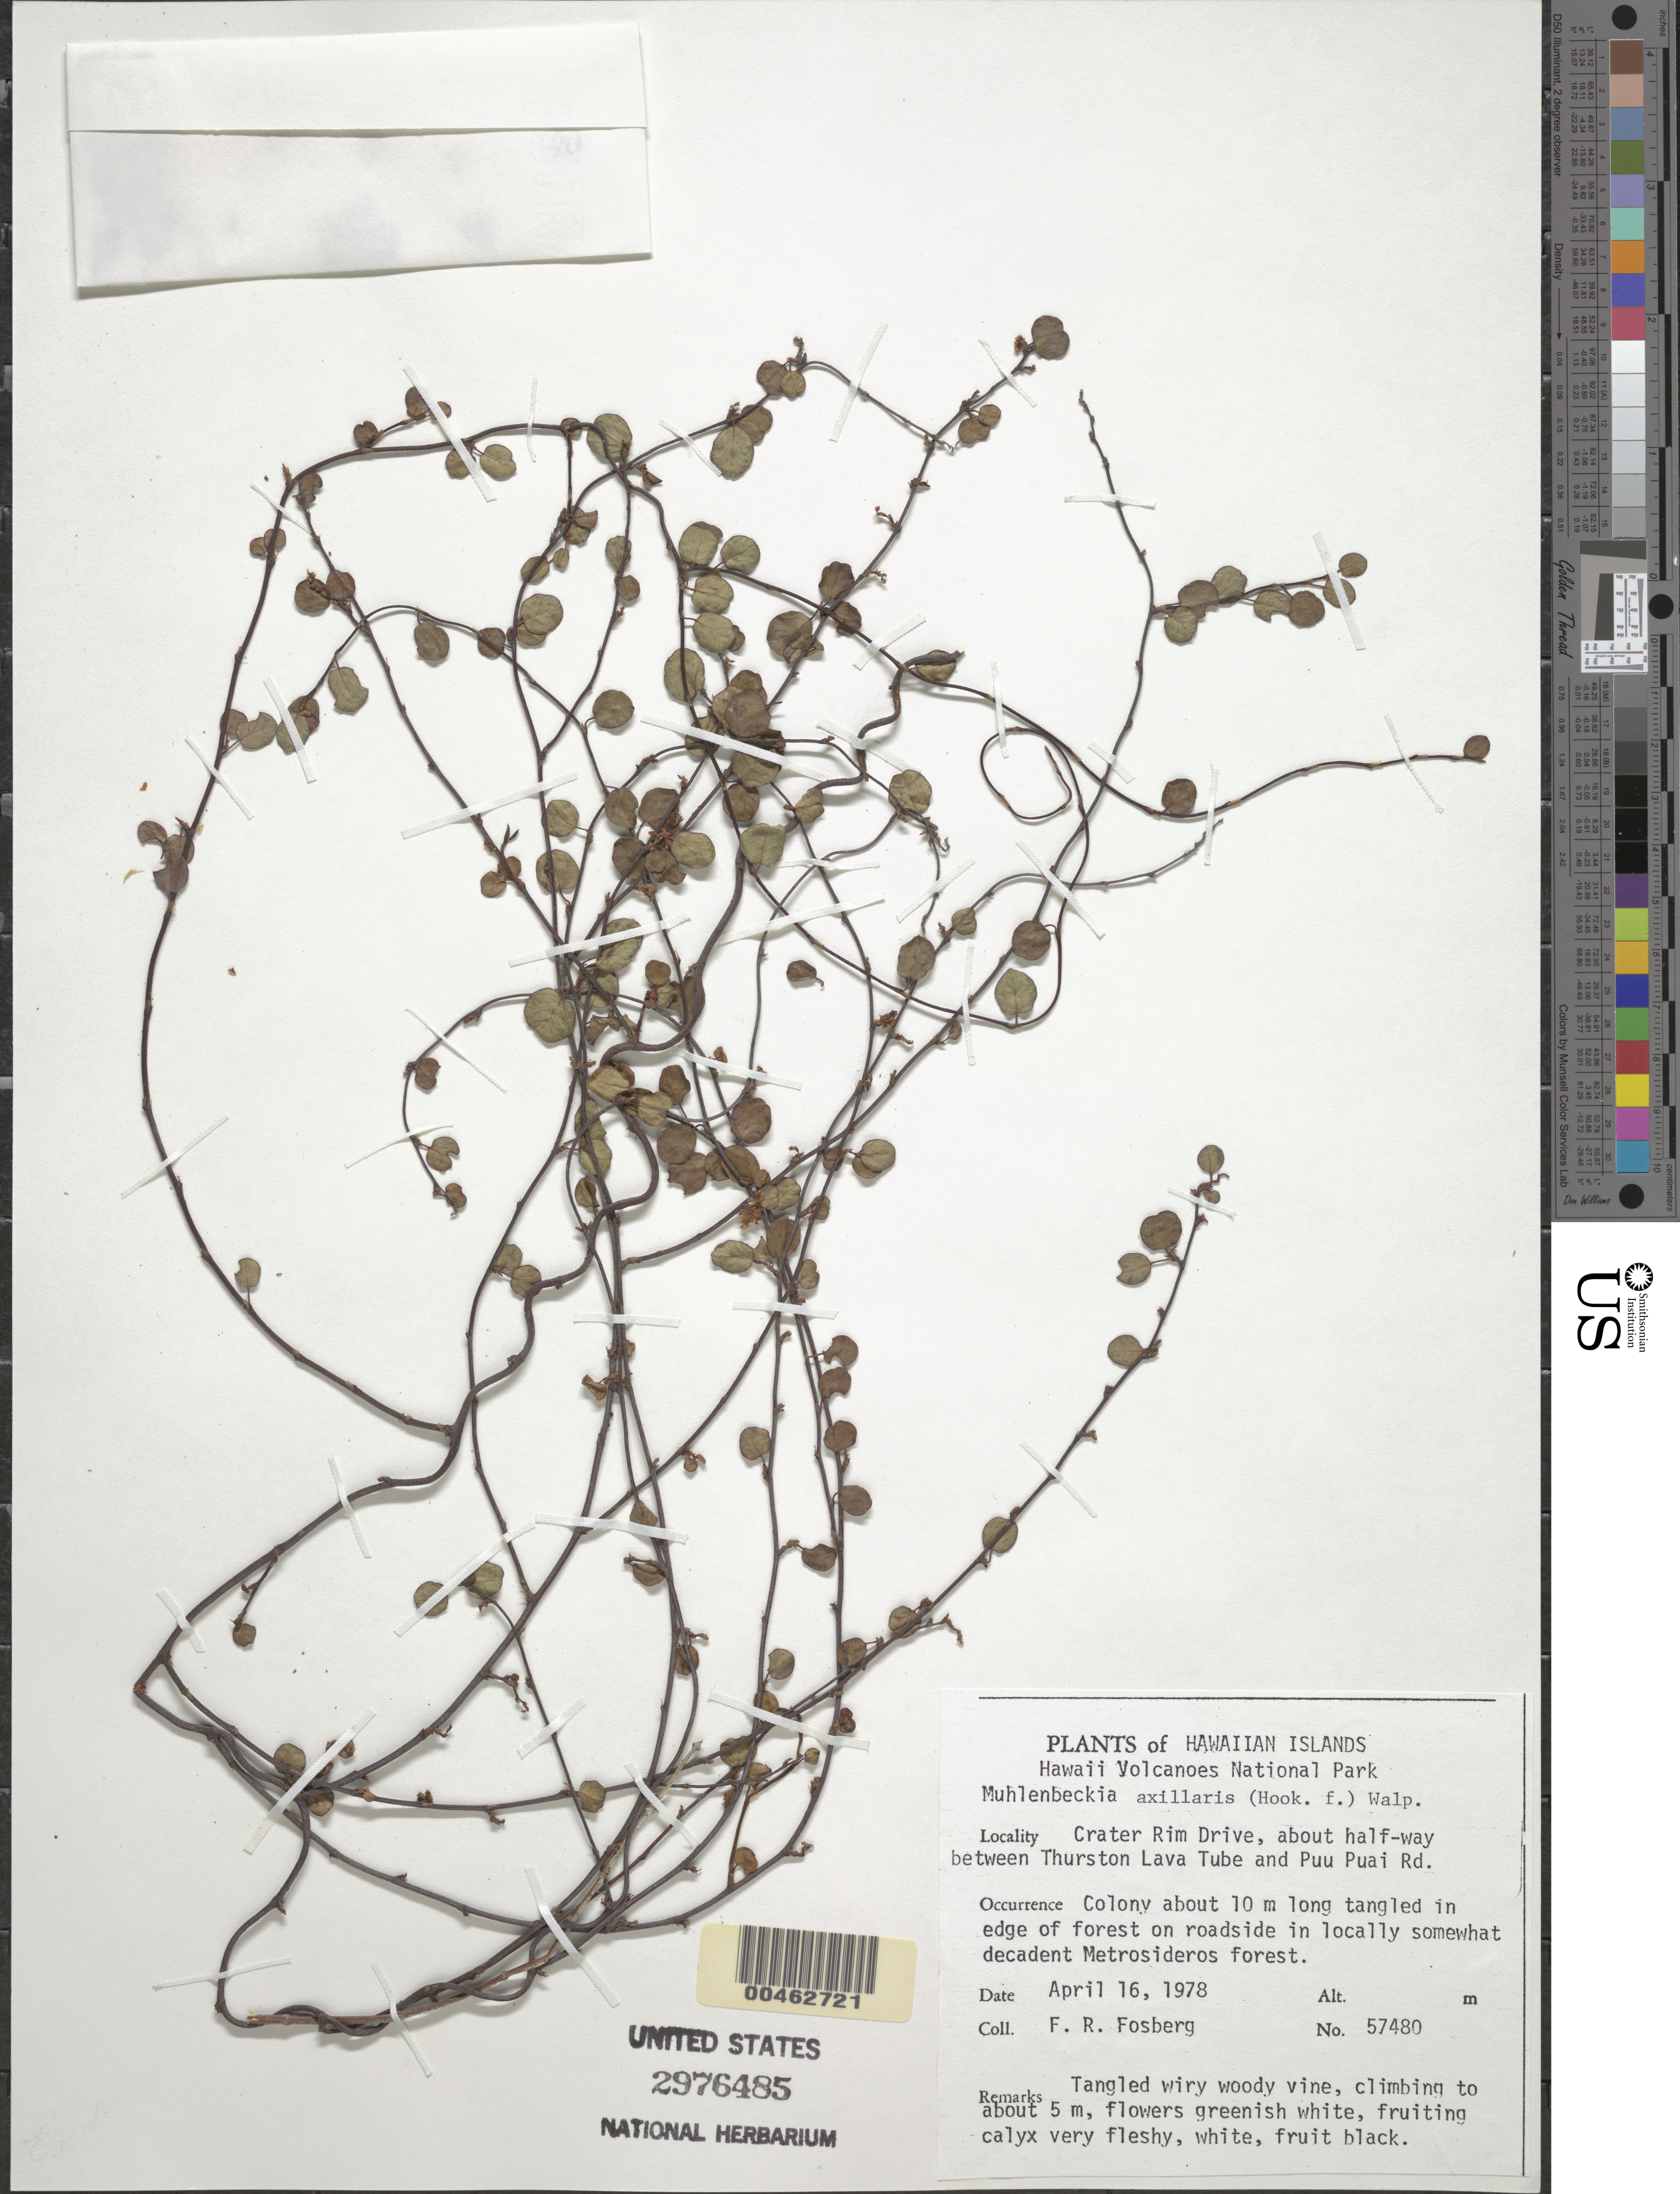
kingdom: Plantae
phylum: Tracheophyta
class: Magnoliopsida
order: Caryophyllales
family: Polygonaceae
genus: Muehlenbeckia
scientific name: Muehlenbeckia axillaris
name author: (Hook. f.) Endl.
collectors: F. R. Fosberg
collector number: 57480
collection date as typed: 16 Apr 1978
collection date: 1978-04-16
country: United States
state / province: Hawaii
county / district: Hawaii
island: Hawaii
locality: Hawaii Volcanoes National Park, Crater Rim Dr., about half-way between Thurston Lava Tube and Puu Puai Rd.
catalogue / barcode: US 2976485